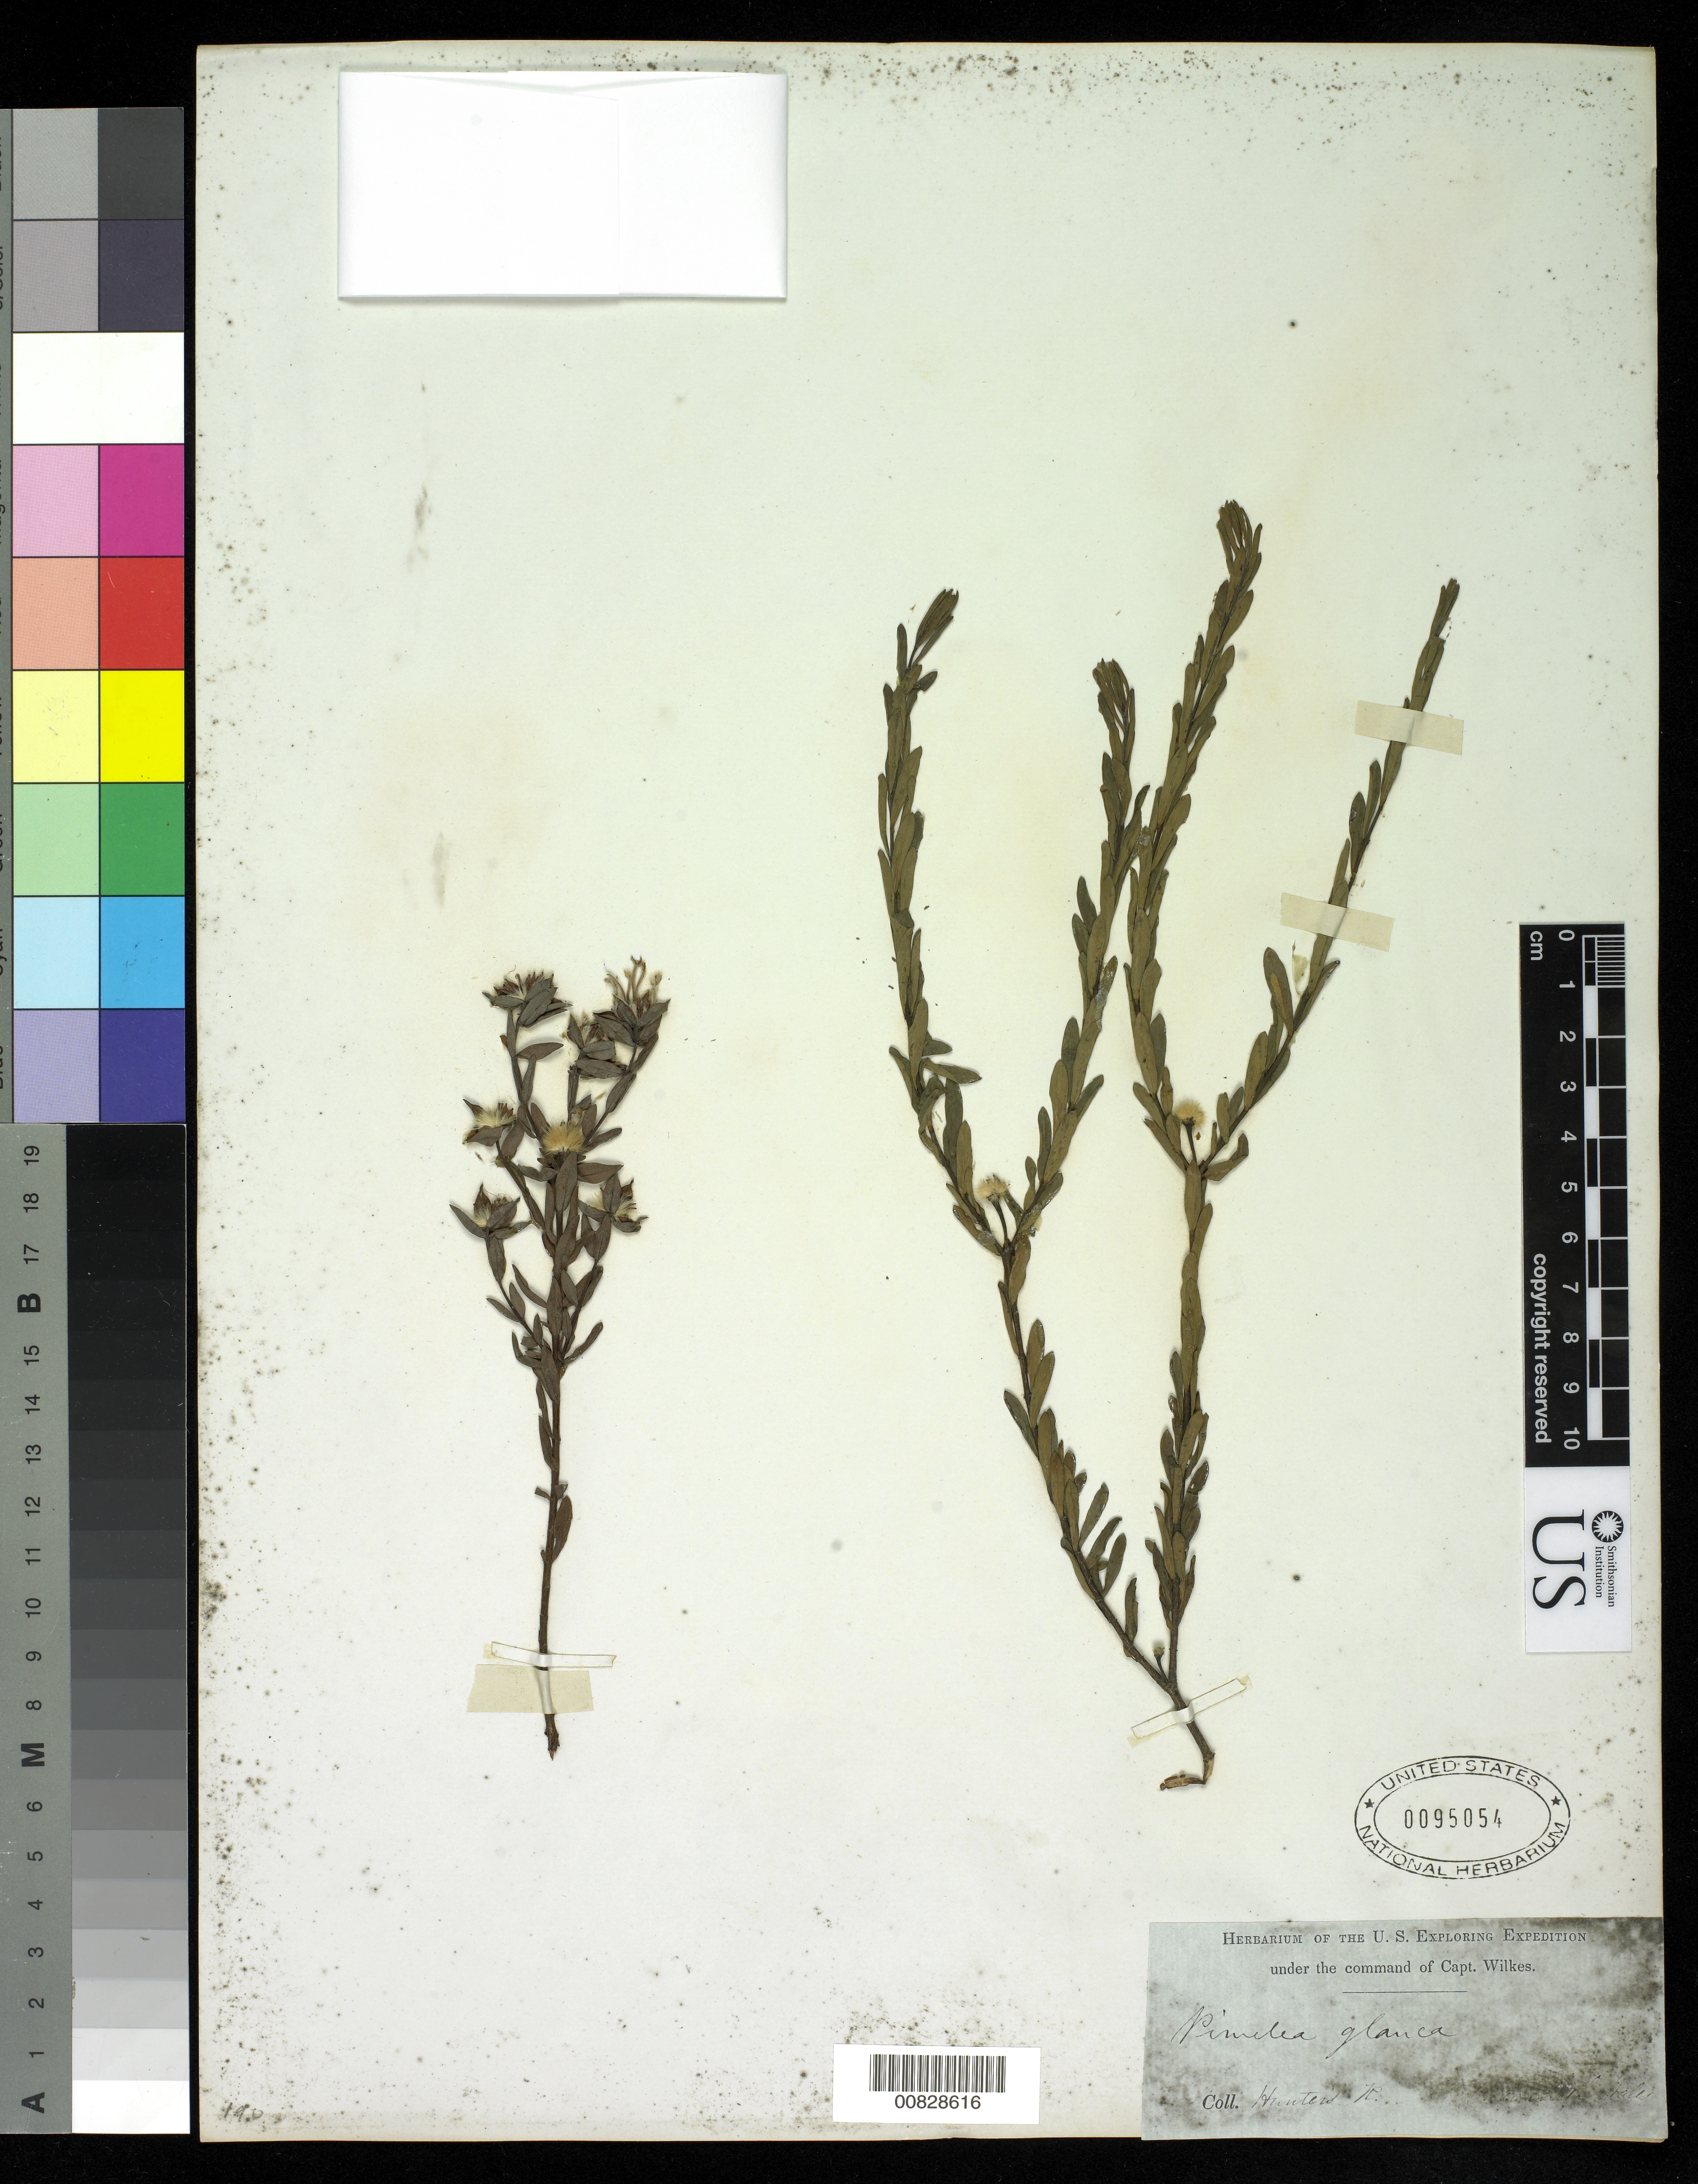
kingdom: Plantae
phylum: Tracheophyta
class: Magnoliopsida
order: Malvales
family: Thymelaeaceae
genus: Pimelea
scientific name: Pimelea glauca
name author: R. Br.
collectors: Wilkes Explor. Exped.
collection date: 1838/1842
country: Australia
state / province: New South Wales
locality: Hunter's River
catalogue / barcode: US 95054